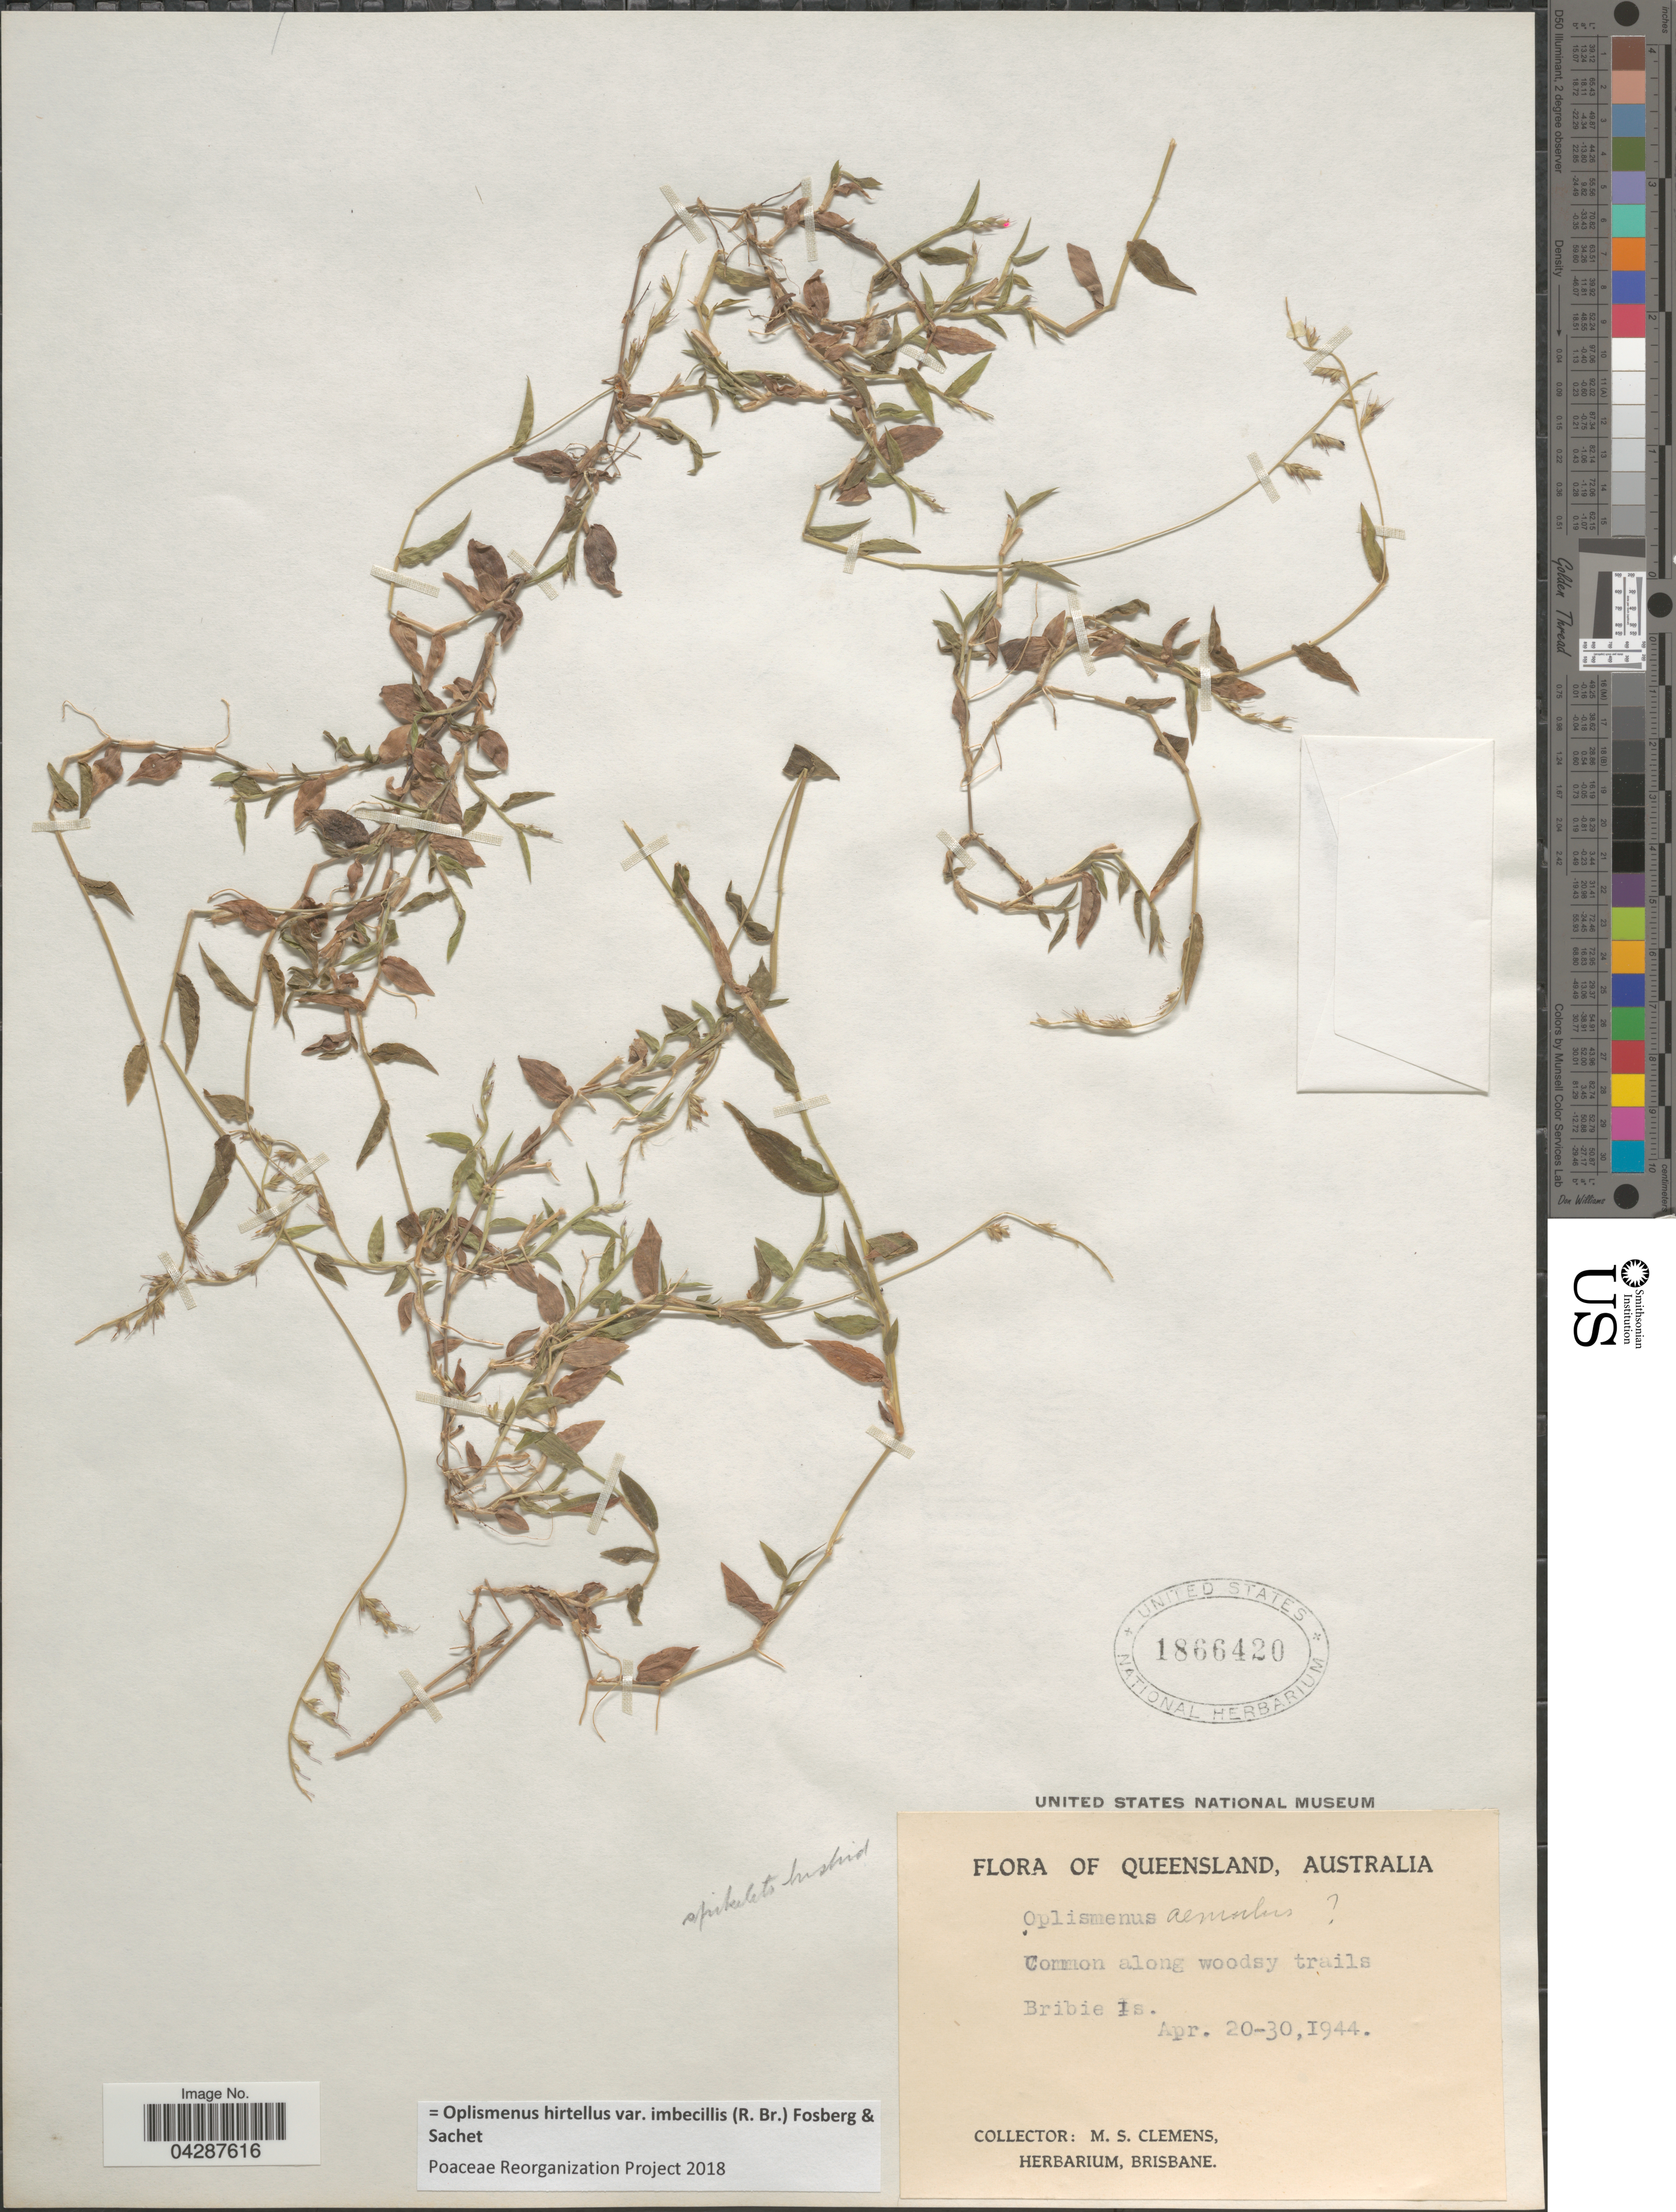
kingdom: Plantae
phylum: Tracheophyta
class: Liliopsida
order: Poales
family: Poaceae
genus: Oplismenus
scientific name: Oplismenus hirtellus var. imbecillis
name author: (R. Br.) Fosberg & Sachet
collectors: M. S. Clemens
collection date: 1944-04-20/1944-04-30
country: Australia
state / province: Queensland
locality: Common along woodsy trails Bribie Is.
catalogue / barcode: US 1866420